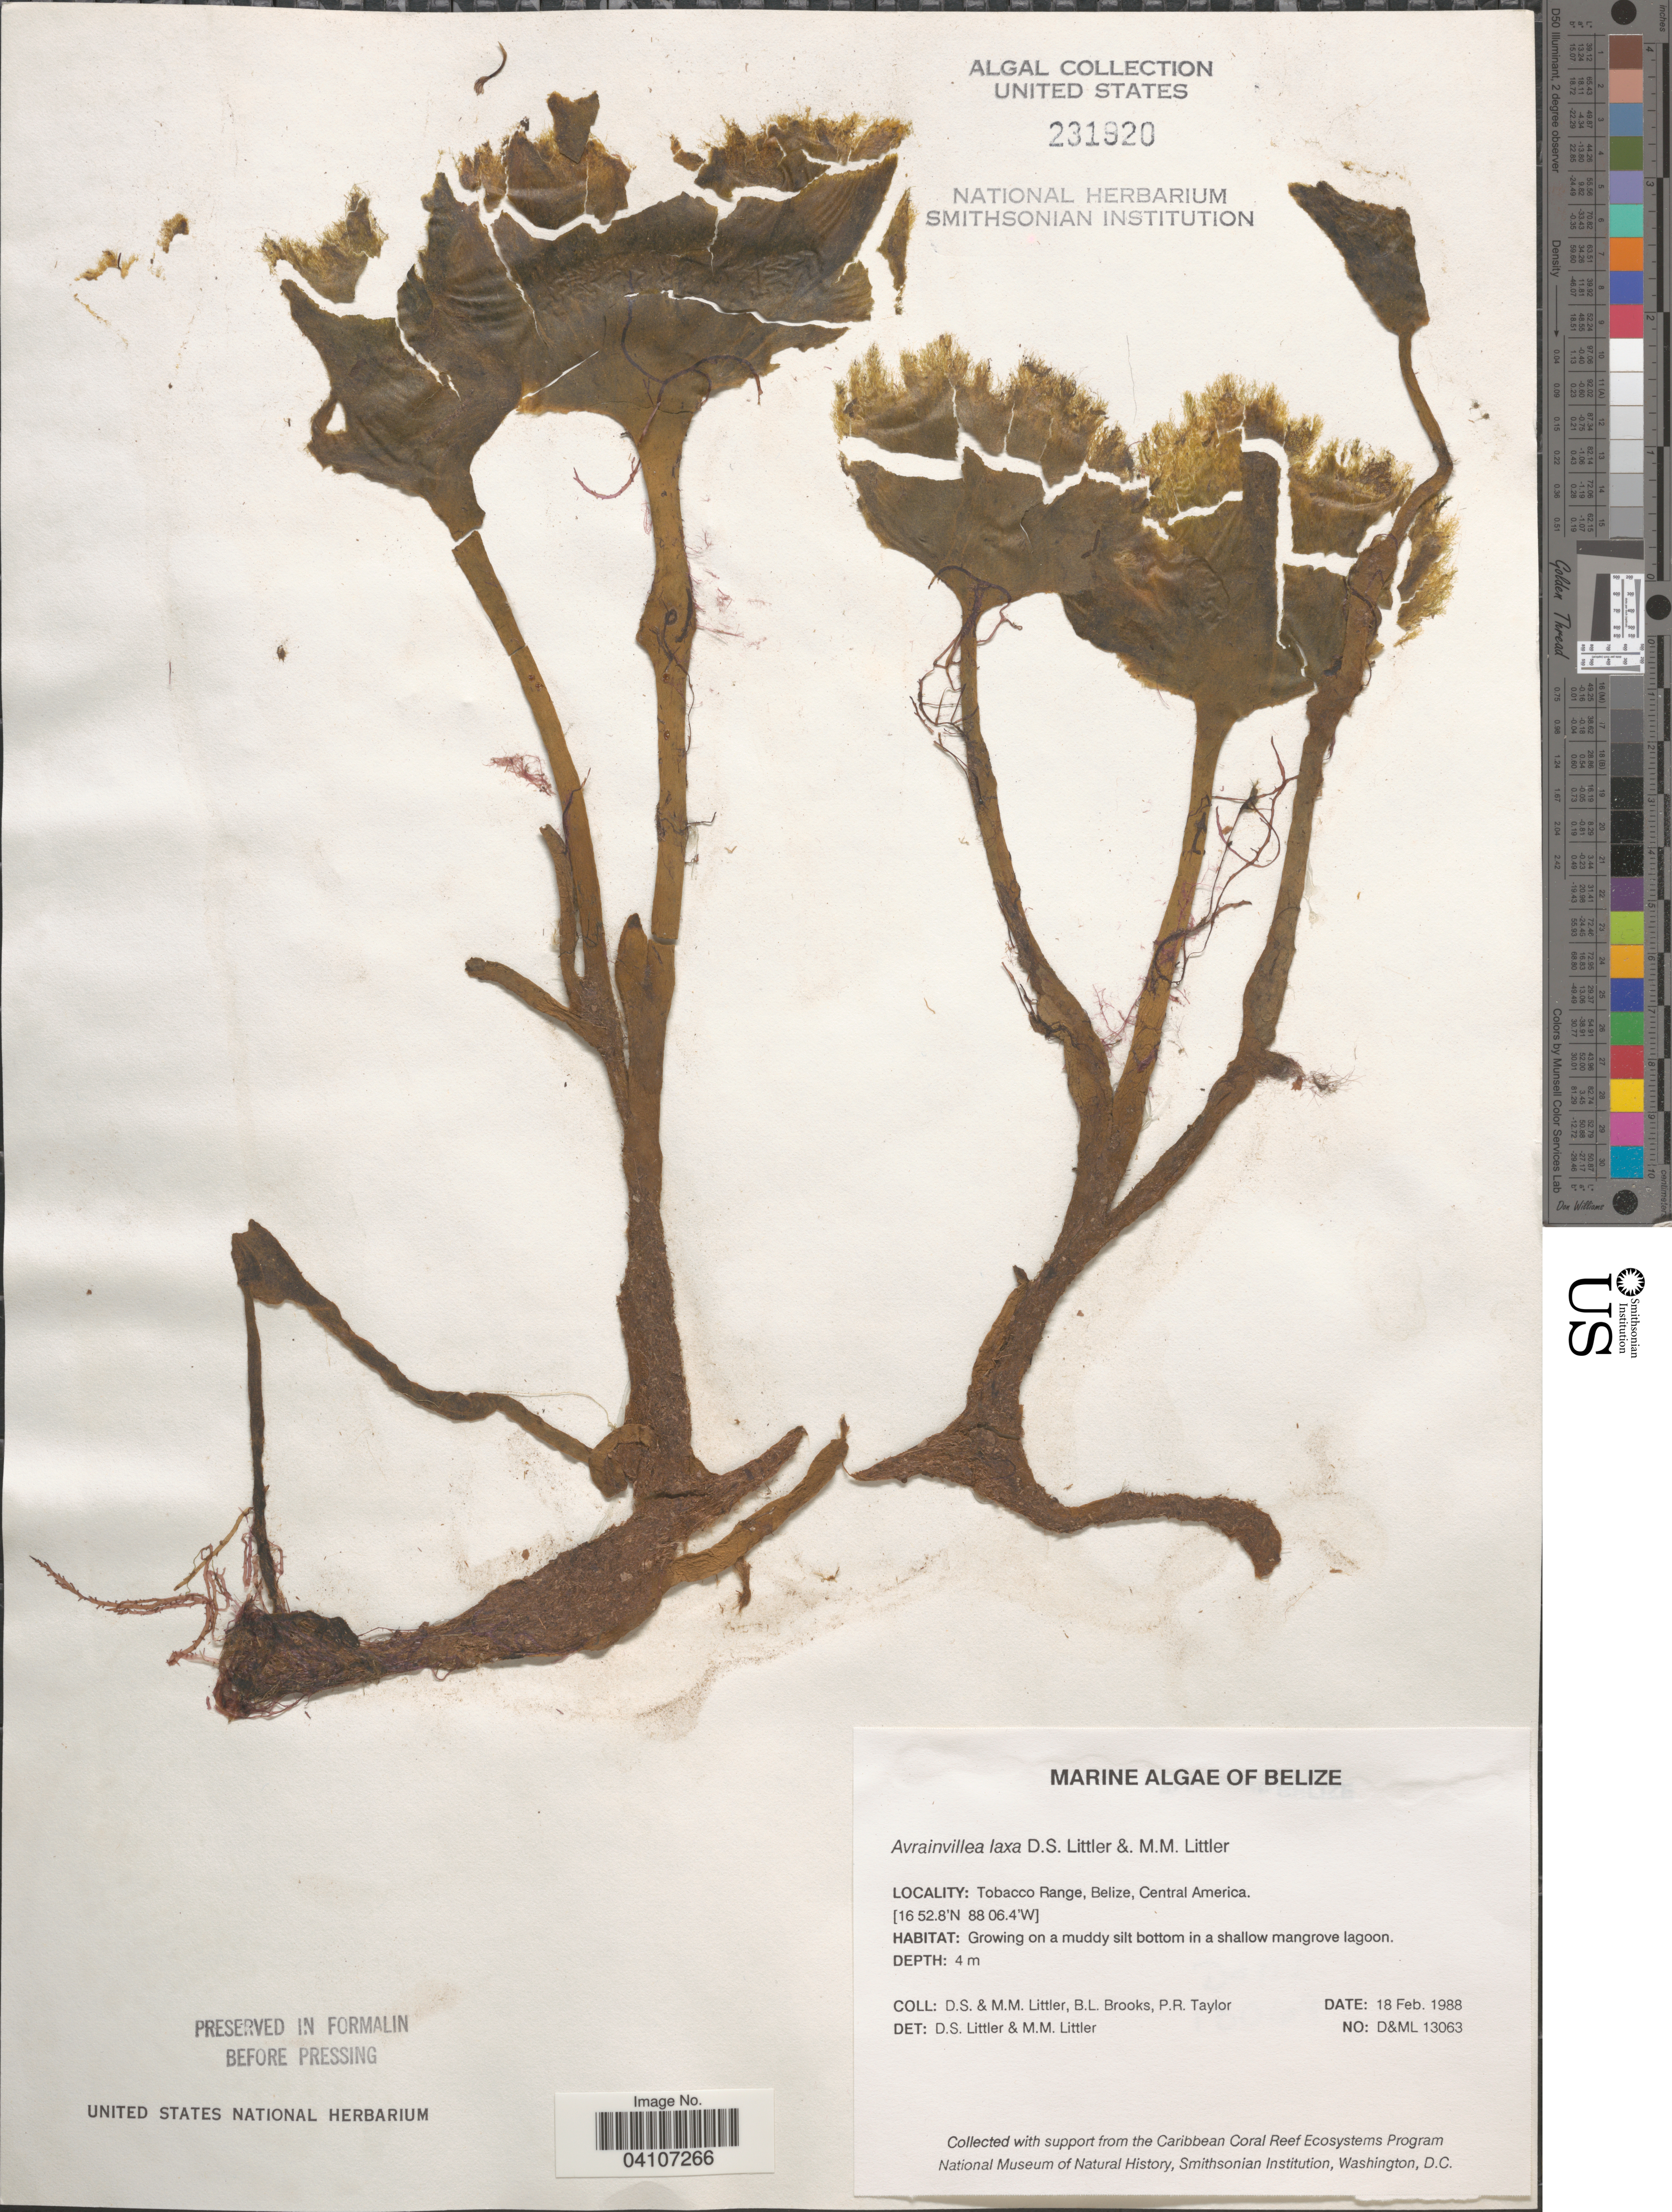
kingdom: Plantae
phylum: Chlorophyta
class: Ulvophyceae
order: Bryopsidales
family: Dichotomosiphonaceae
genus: Avrainvillea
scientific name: Avrainvillea laxa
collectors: D. S. Littler, B. Brooks & P. R. Taylor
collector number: D&ML13063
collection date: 1988-02-18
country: Belize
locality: Tobacco Range.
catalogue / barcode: US 231920